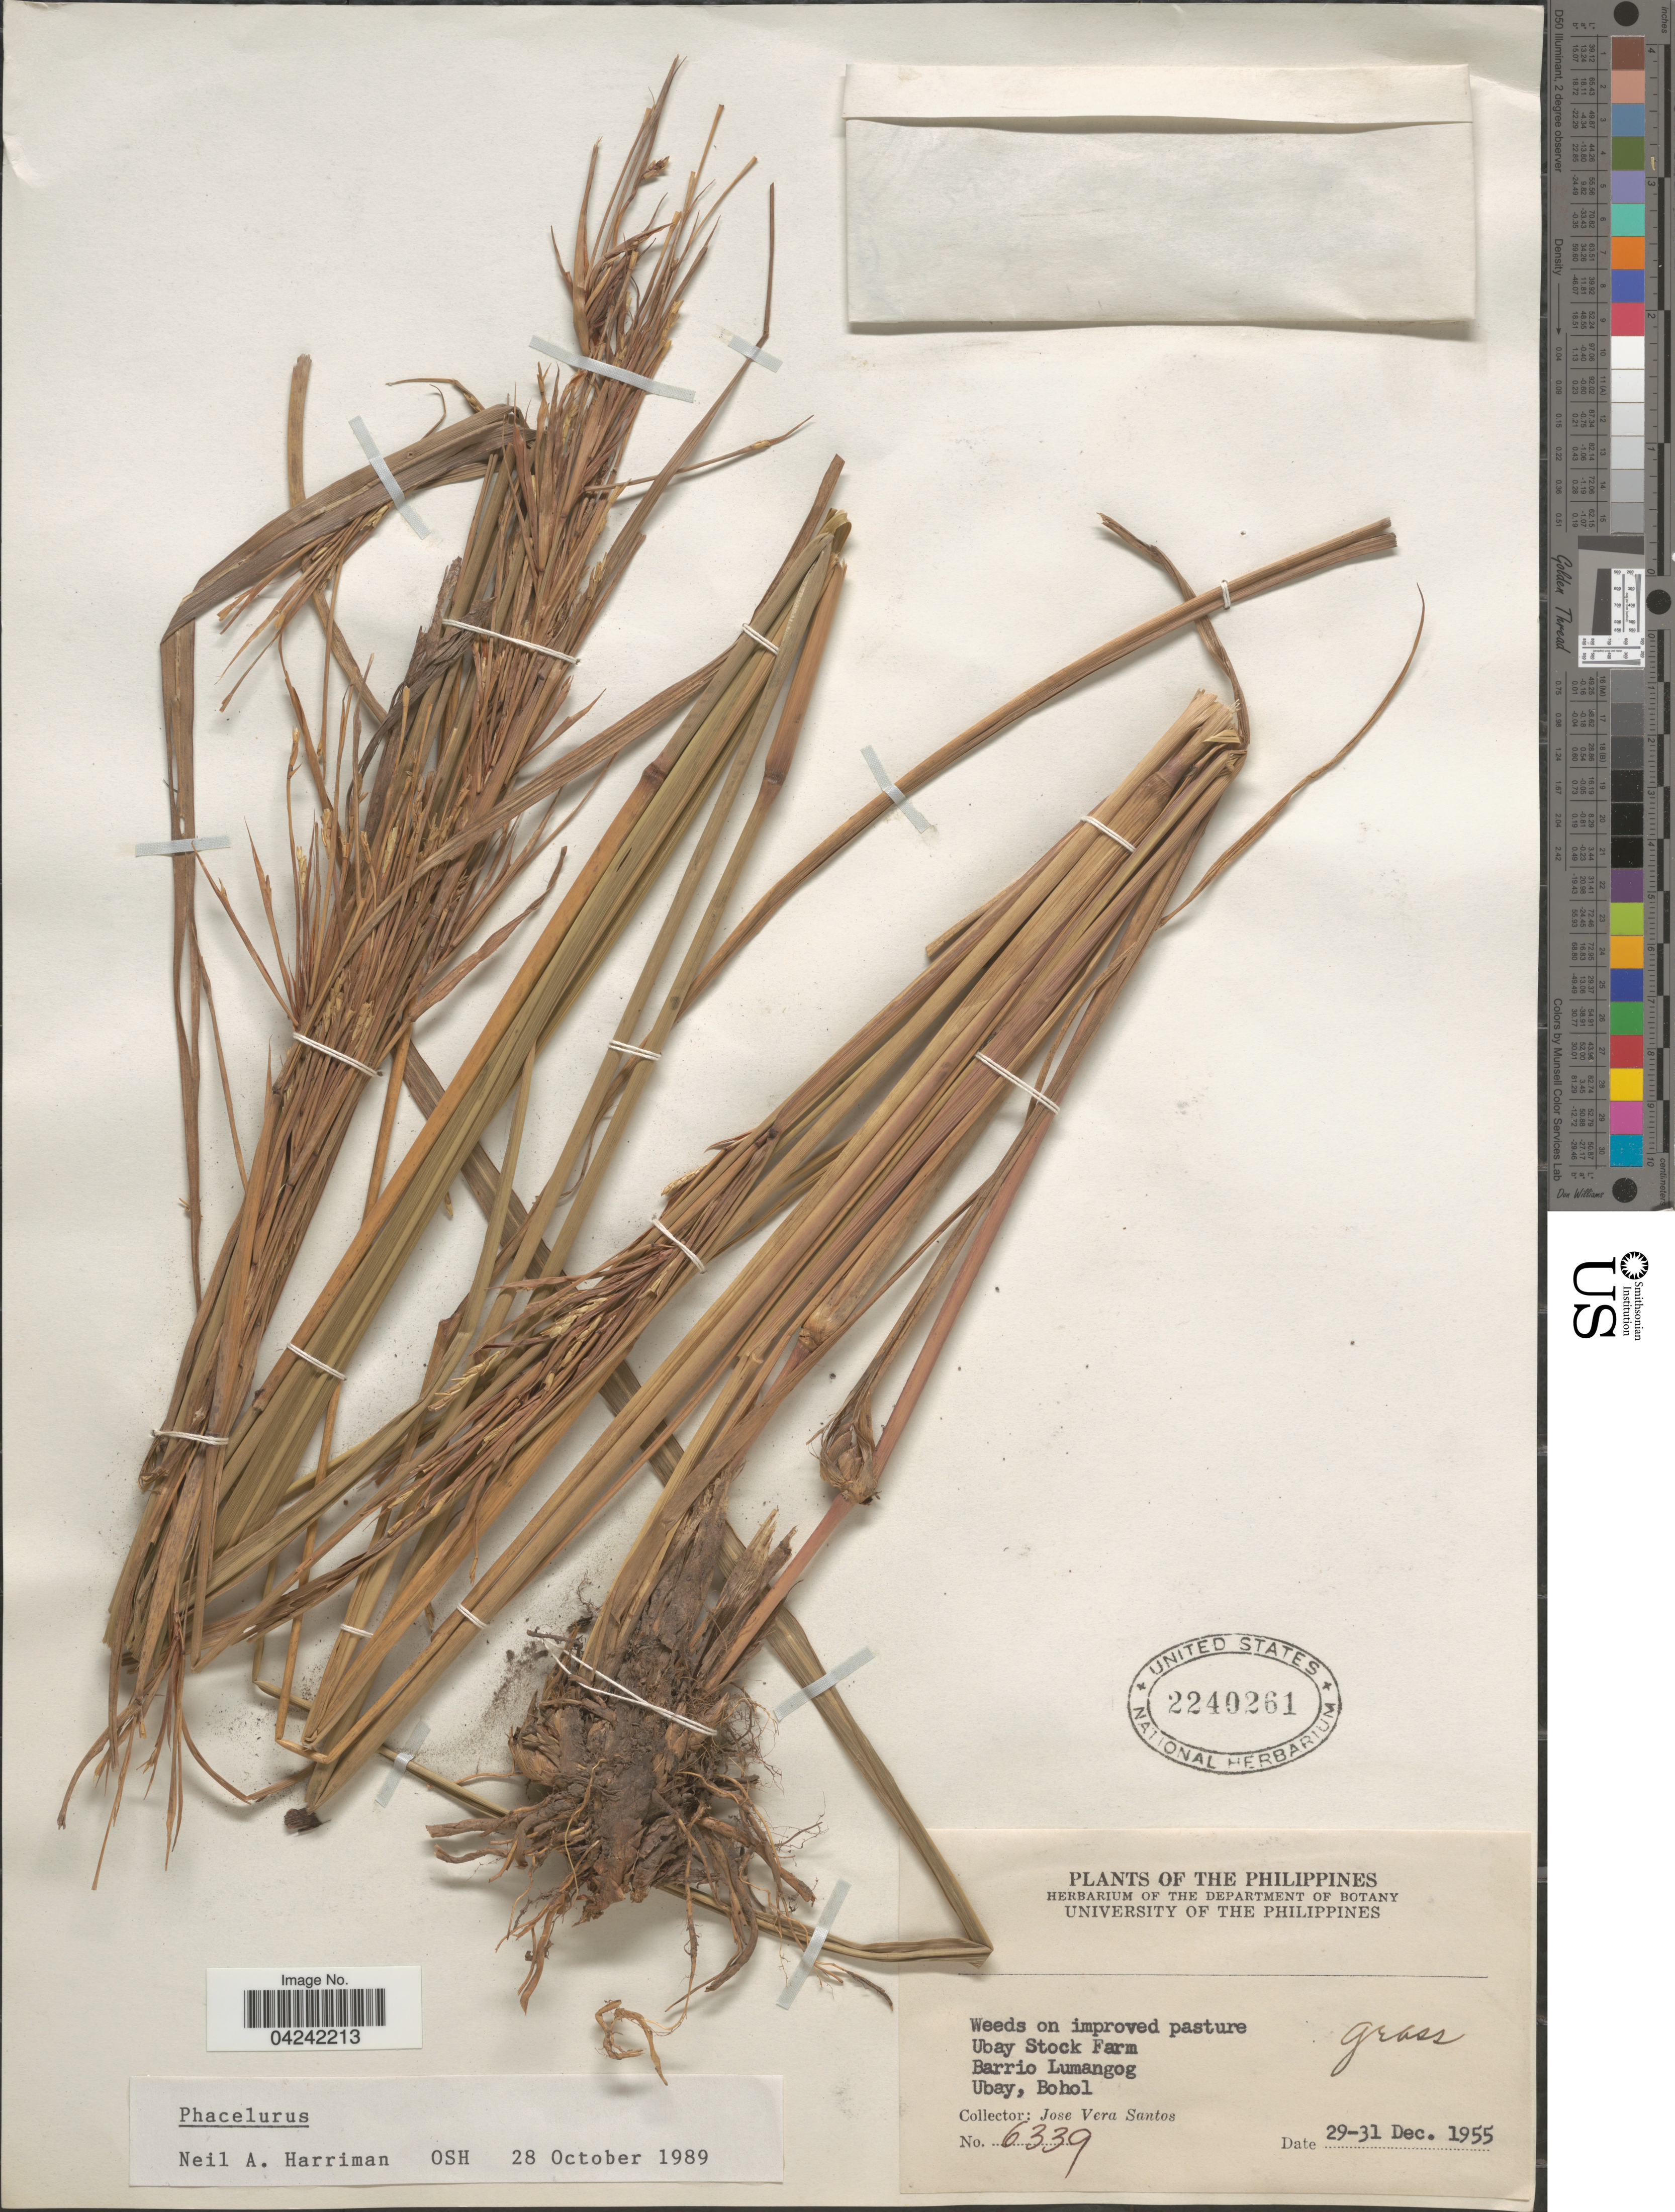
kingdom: Plantae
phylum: Tracheophyta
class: Liliopsida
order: Poales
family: Poaceae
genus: Phacelurus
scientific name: Phacelurus speciosus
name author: (Steud.) C. E. Hubb.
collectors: J. Vera Santos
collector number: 6339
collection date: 1955-12-29/1955-12-31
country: Philippines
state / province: Central Visayas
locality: Ubay Stock Farm. Barrio Lumangog. Ubay, Bohol.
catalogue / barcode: US 2240261